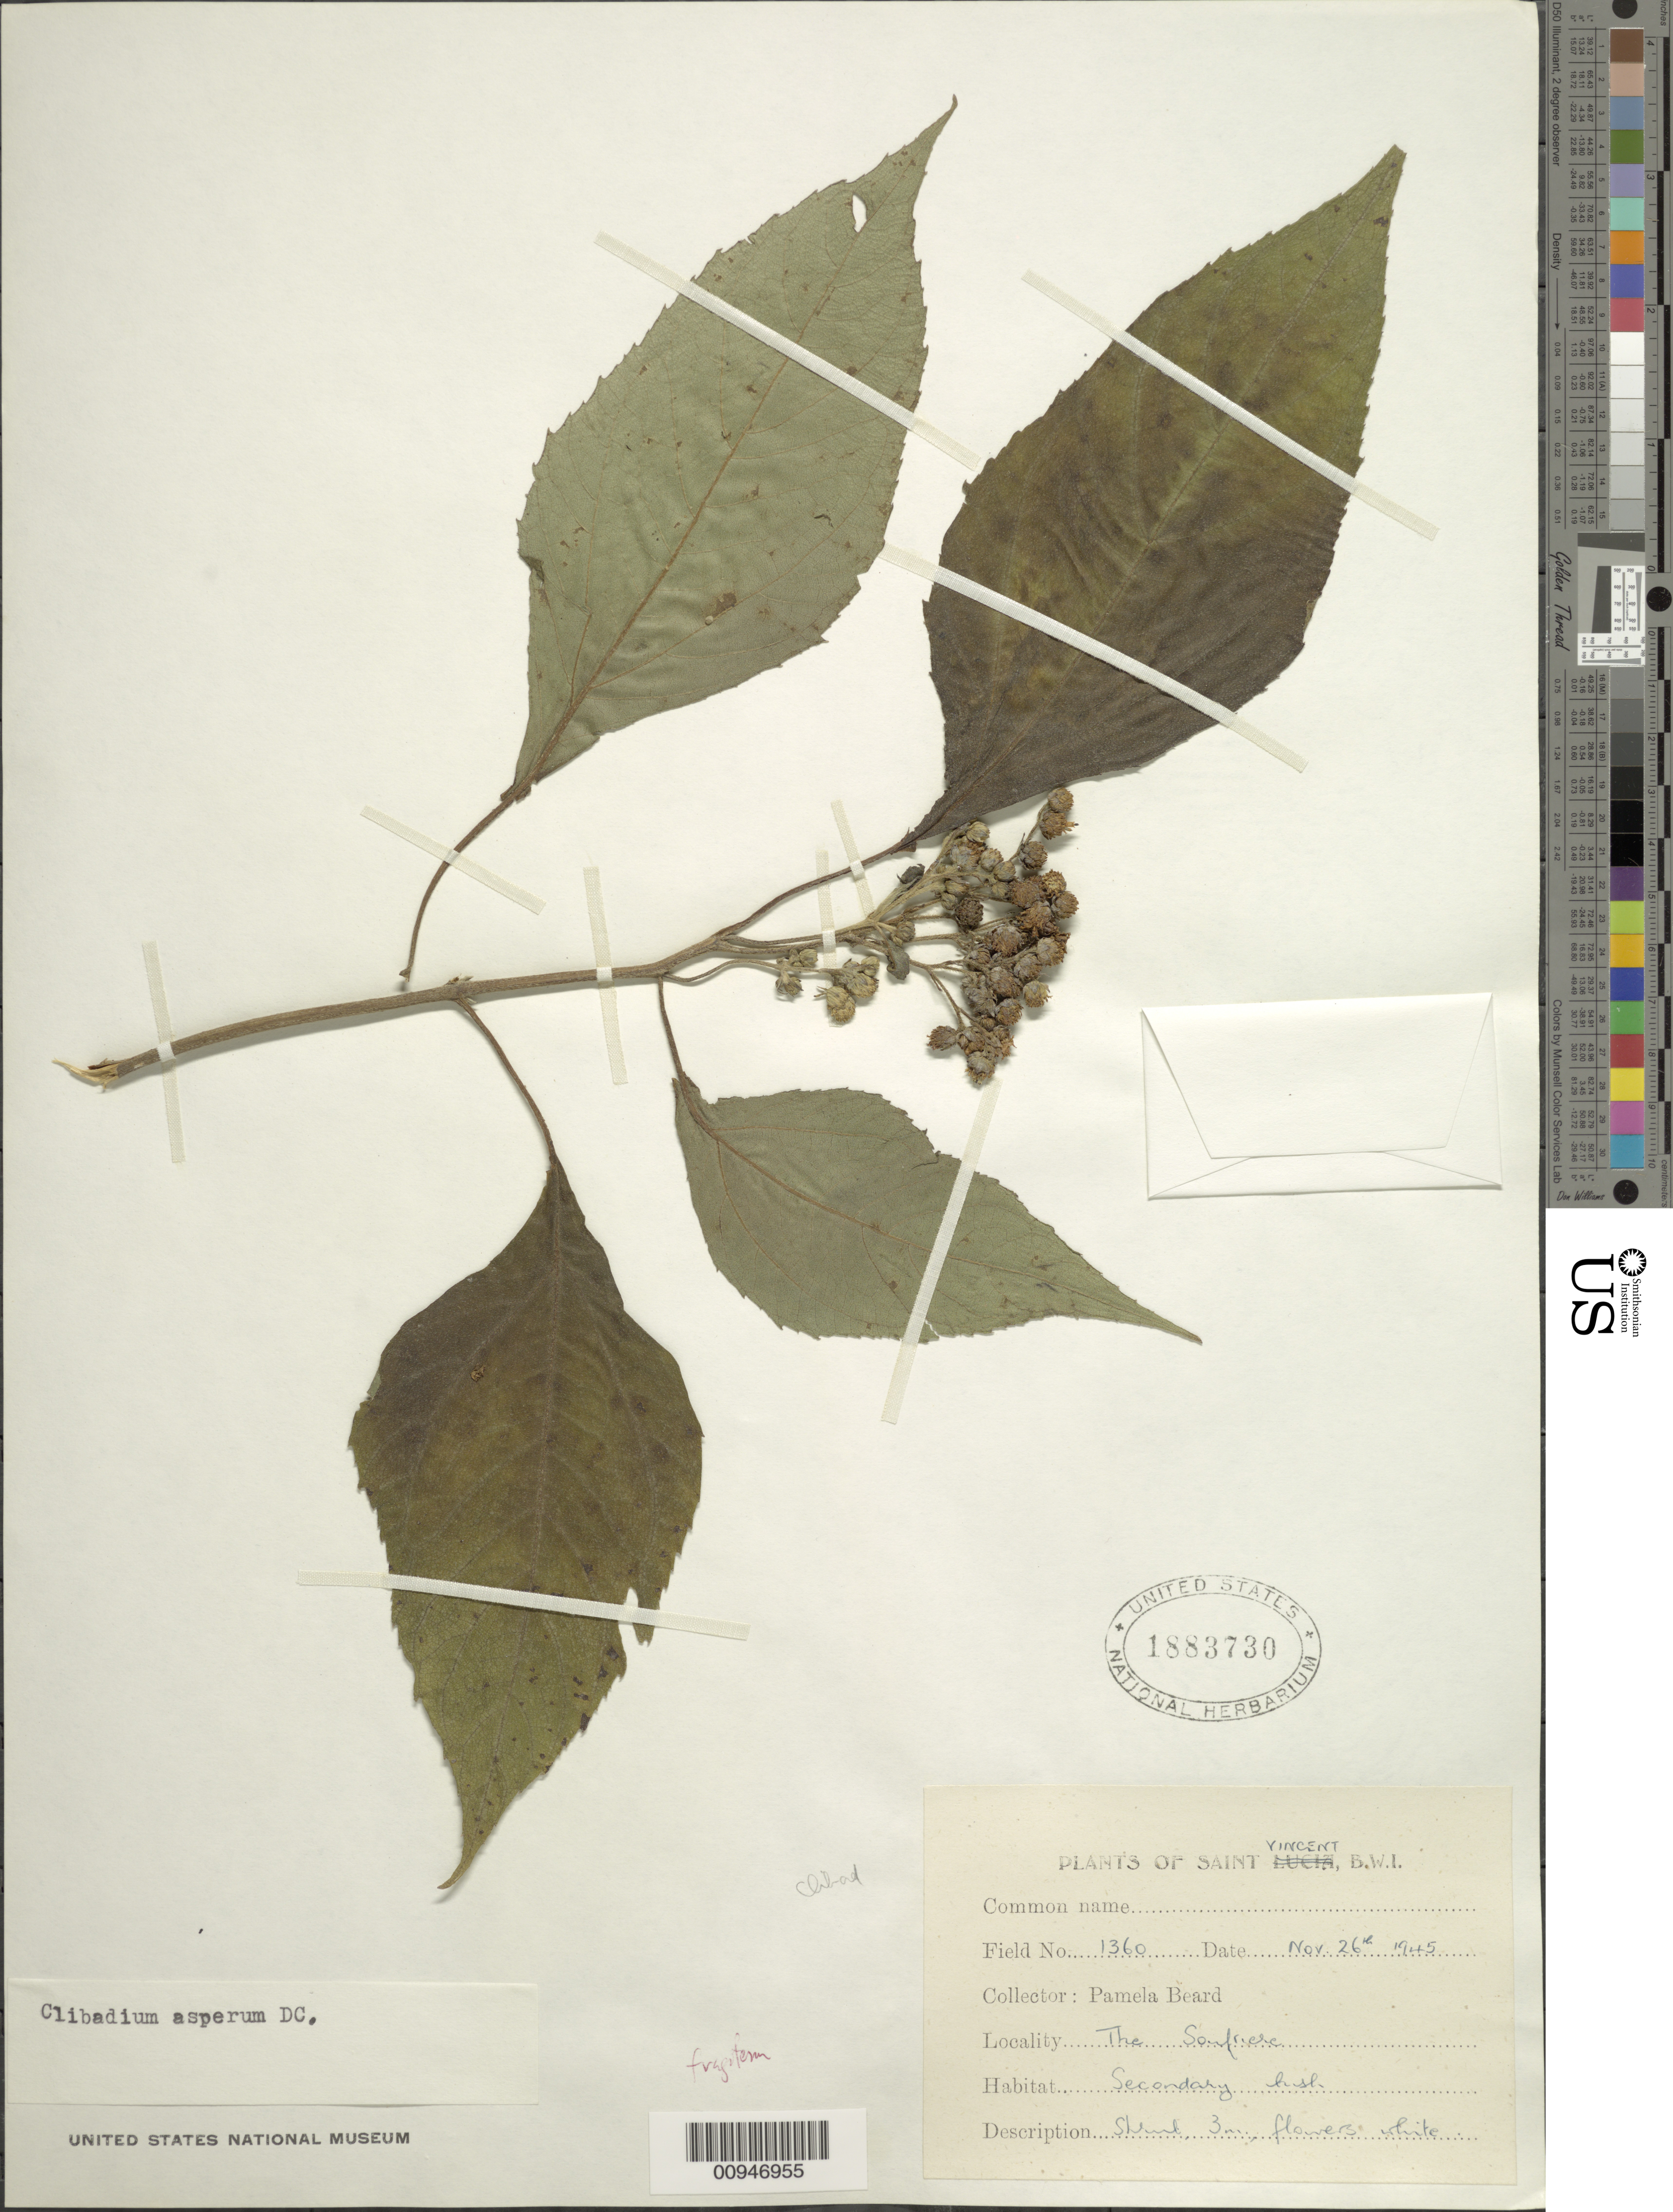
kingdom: Plantae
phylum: Tracheophyta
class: Magnoliopsida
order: Asterales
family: Asteraceae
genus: Clibadium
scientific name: Clibadium fragiferum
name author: Griseb.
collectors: P. Beard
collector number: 1360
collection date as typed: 26 Nov 1945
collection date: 1945-11-26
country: St. Vincent - Grenadines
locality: The Soufriere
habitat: Secondary forest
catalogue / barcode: US 1883730